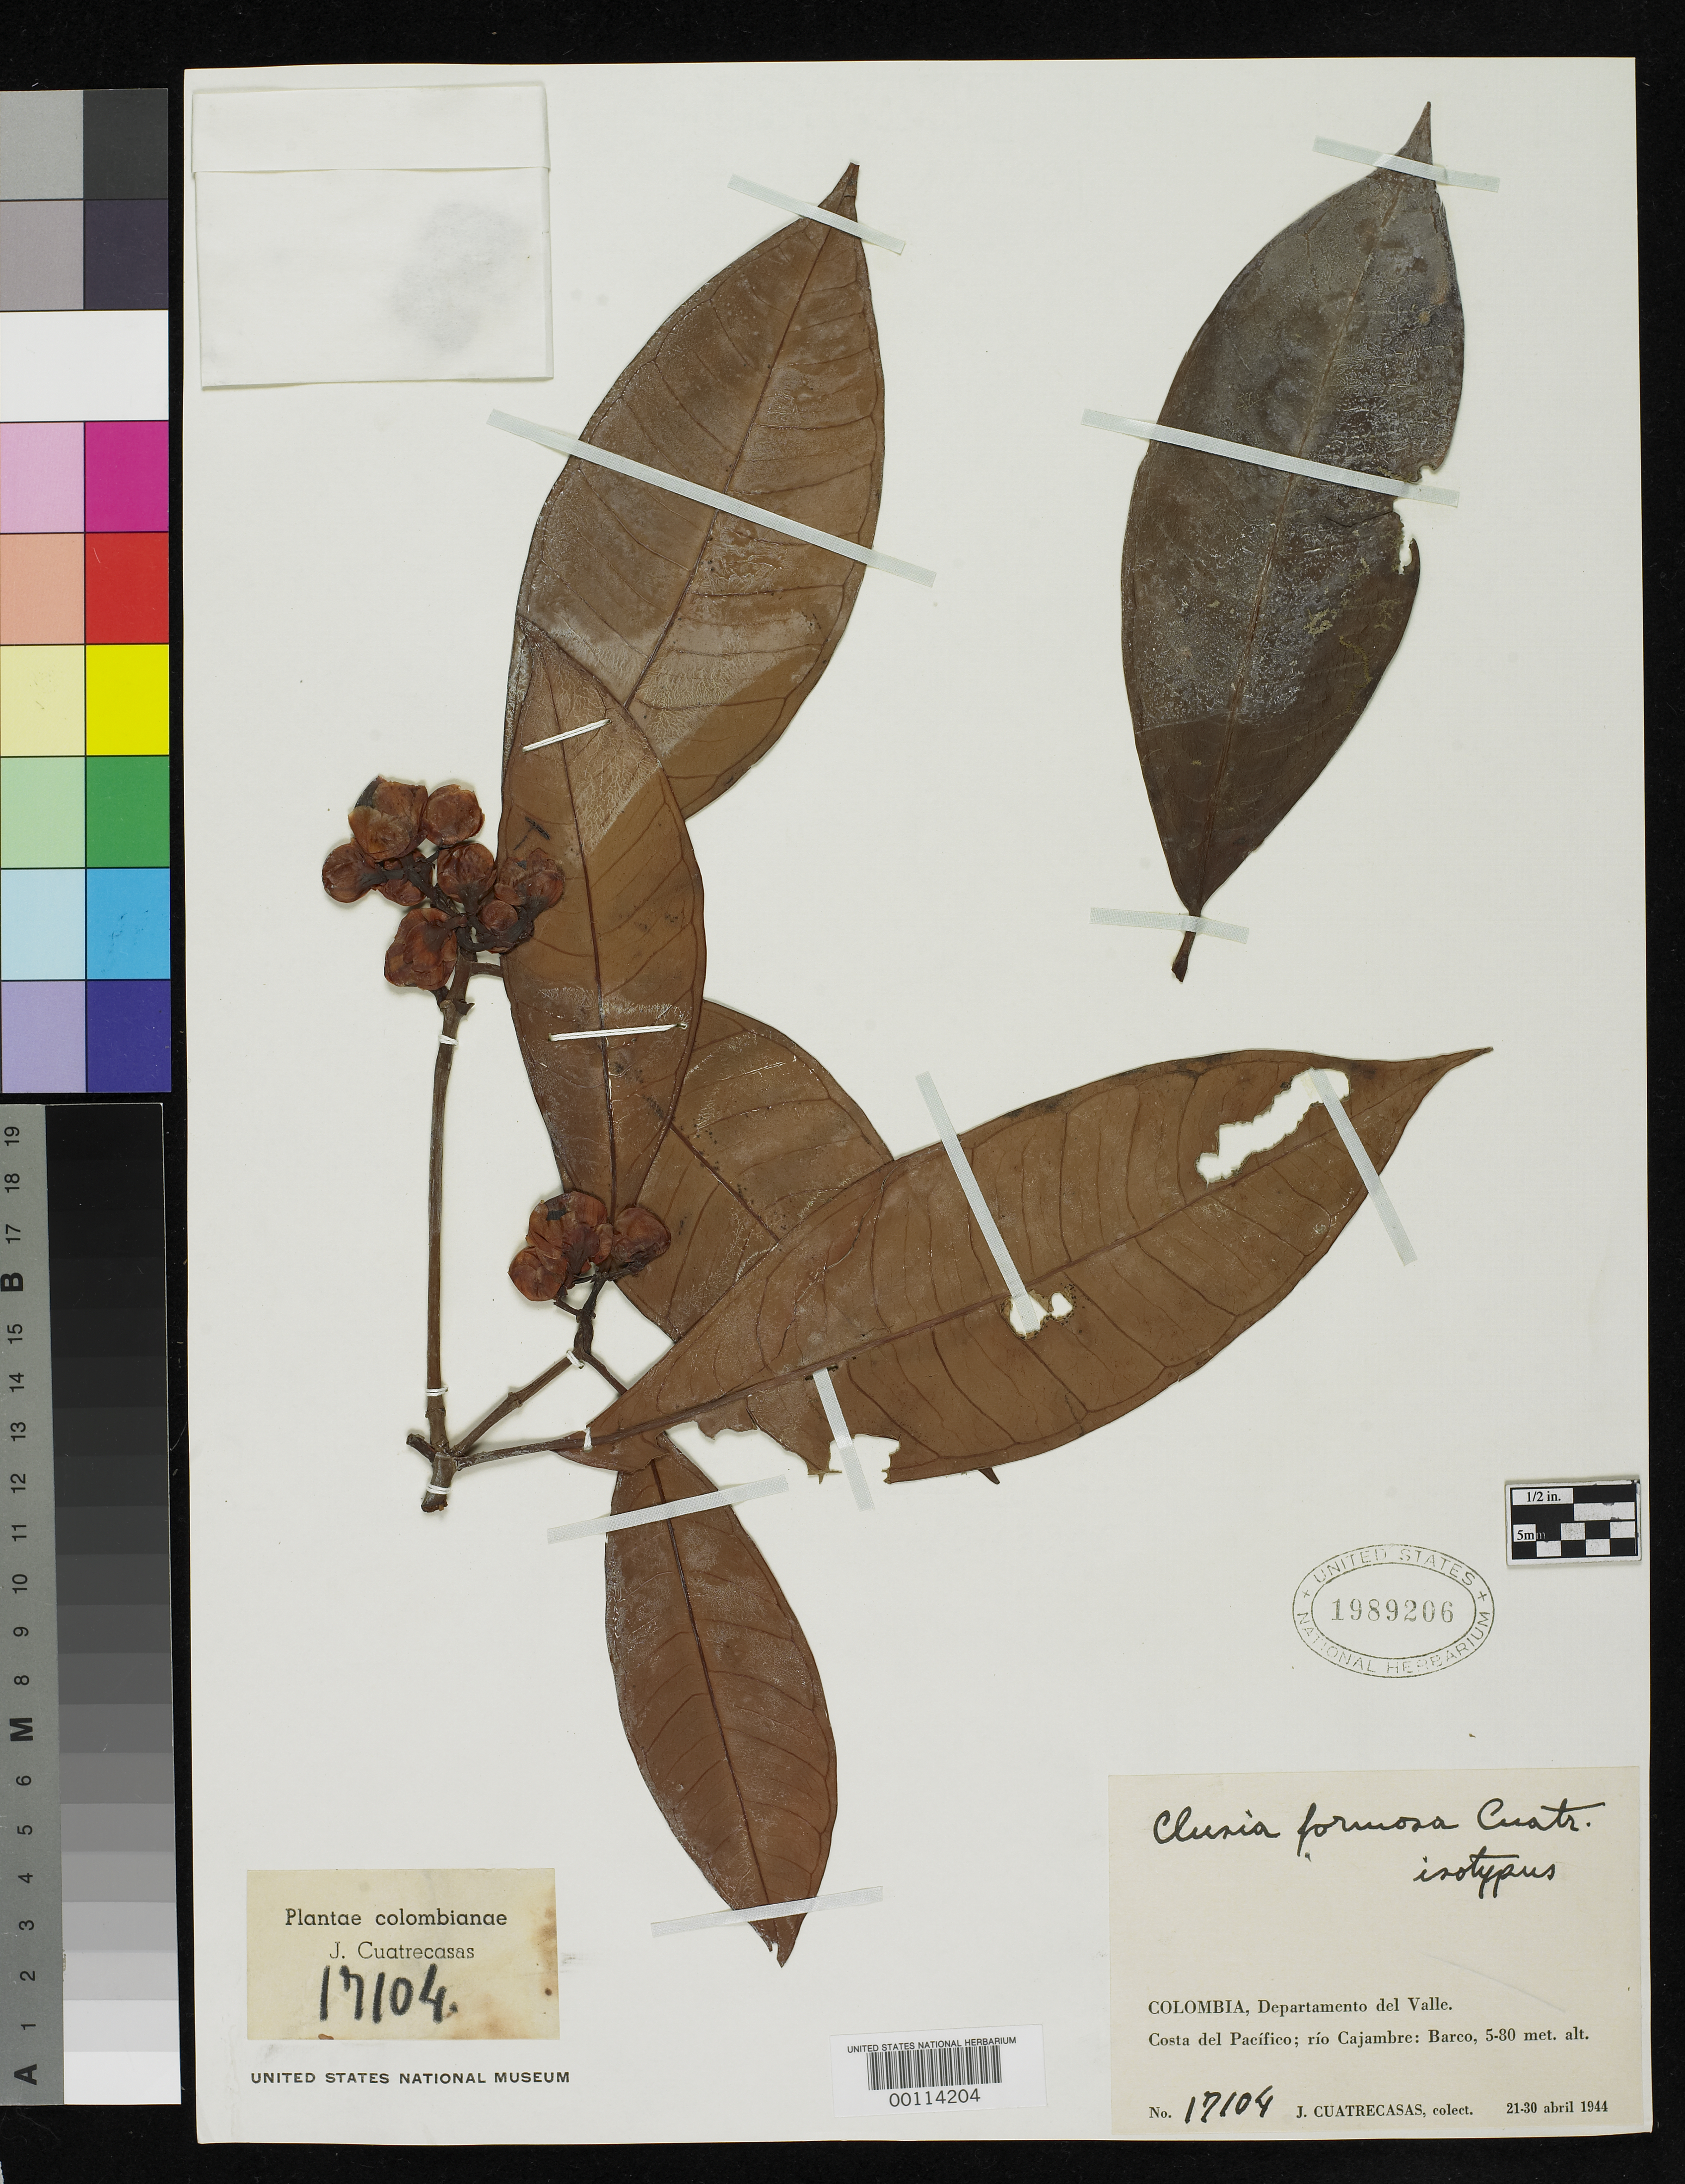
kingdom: Plantae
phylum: Tracheophyta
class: Magnoliopsida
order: Malpighiales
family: Clusiaceae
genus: Clusia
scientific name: Clusia formosa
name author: Cuatrec.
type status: Isotype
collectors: J. Cuatrecasas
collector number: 17104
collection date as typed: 21 Apr 1944 to 30 Apr 1944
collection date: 1944-04-21/1944-04-30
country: Colombia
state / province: Valle del Cauca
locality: Arco.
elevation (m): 5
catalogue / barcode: US 1989206